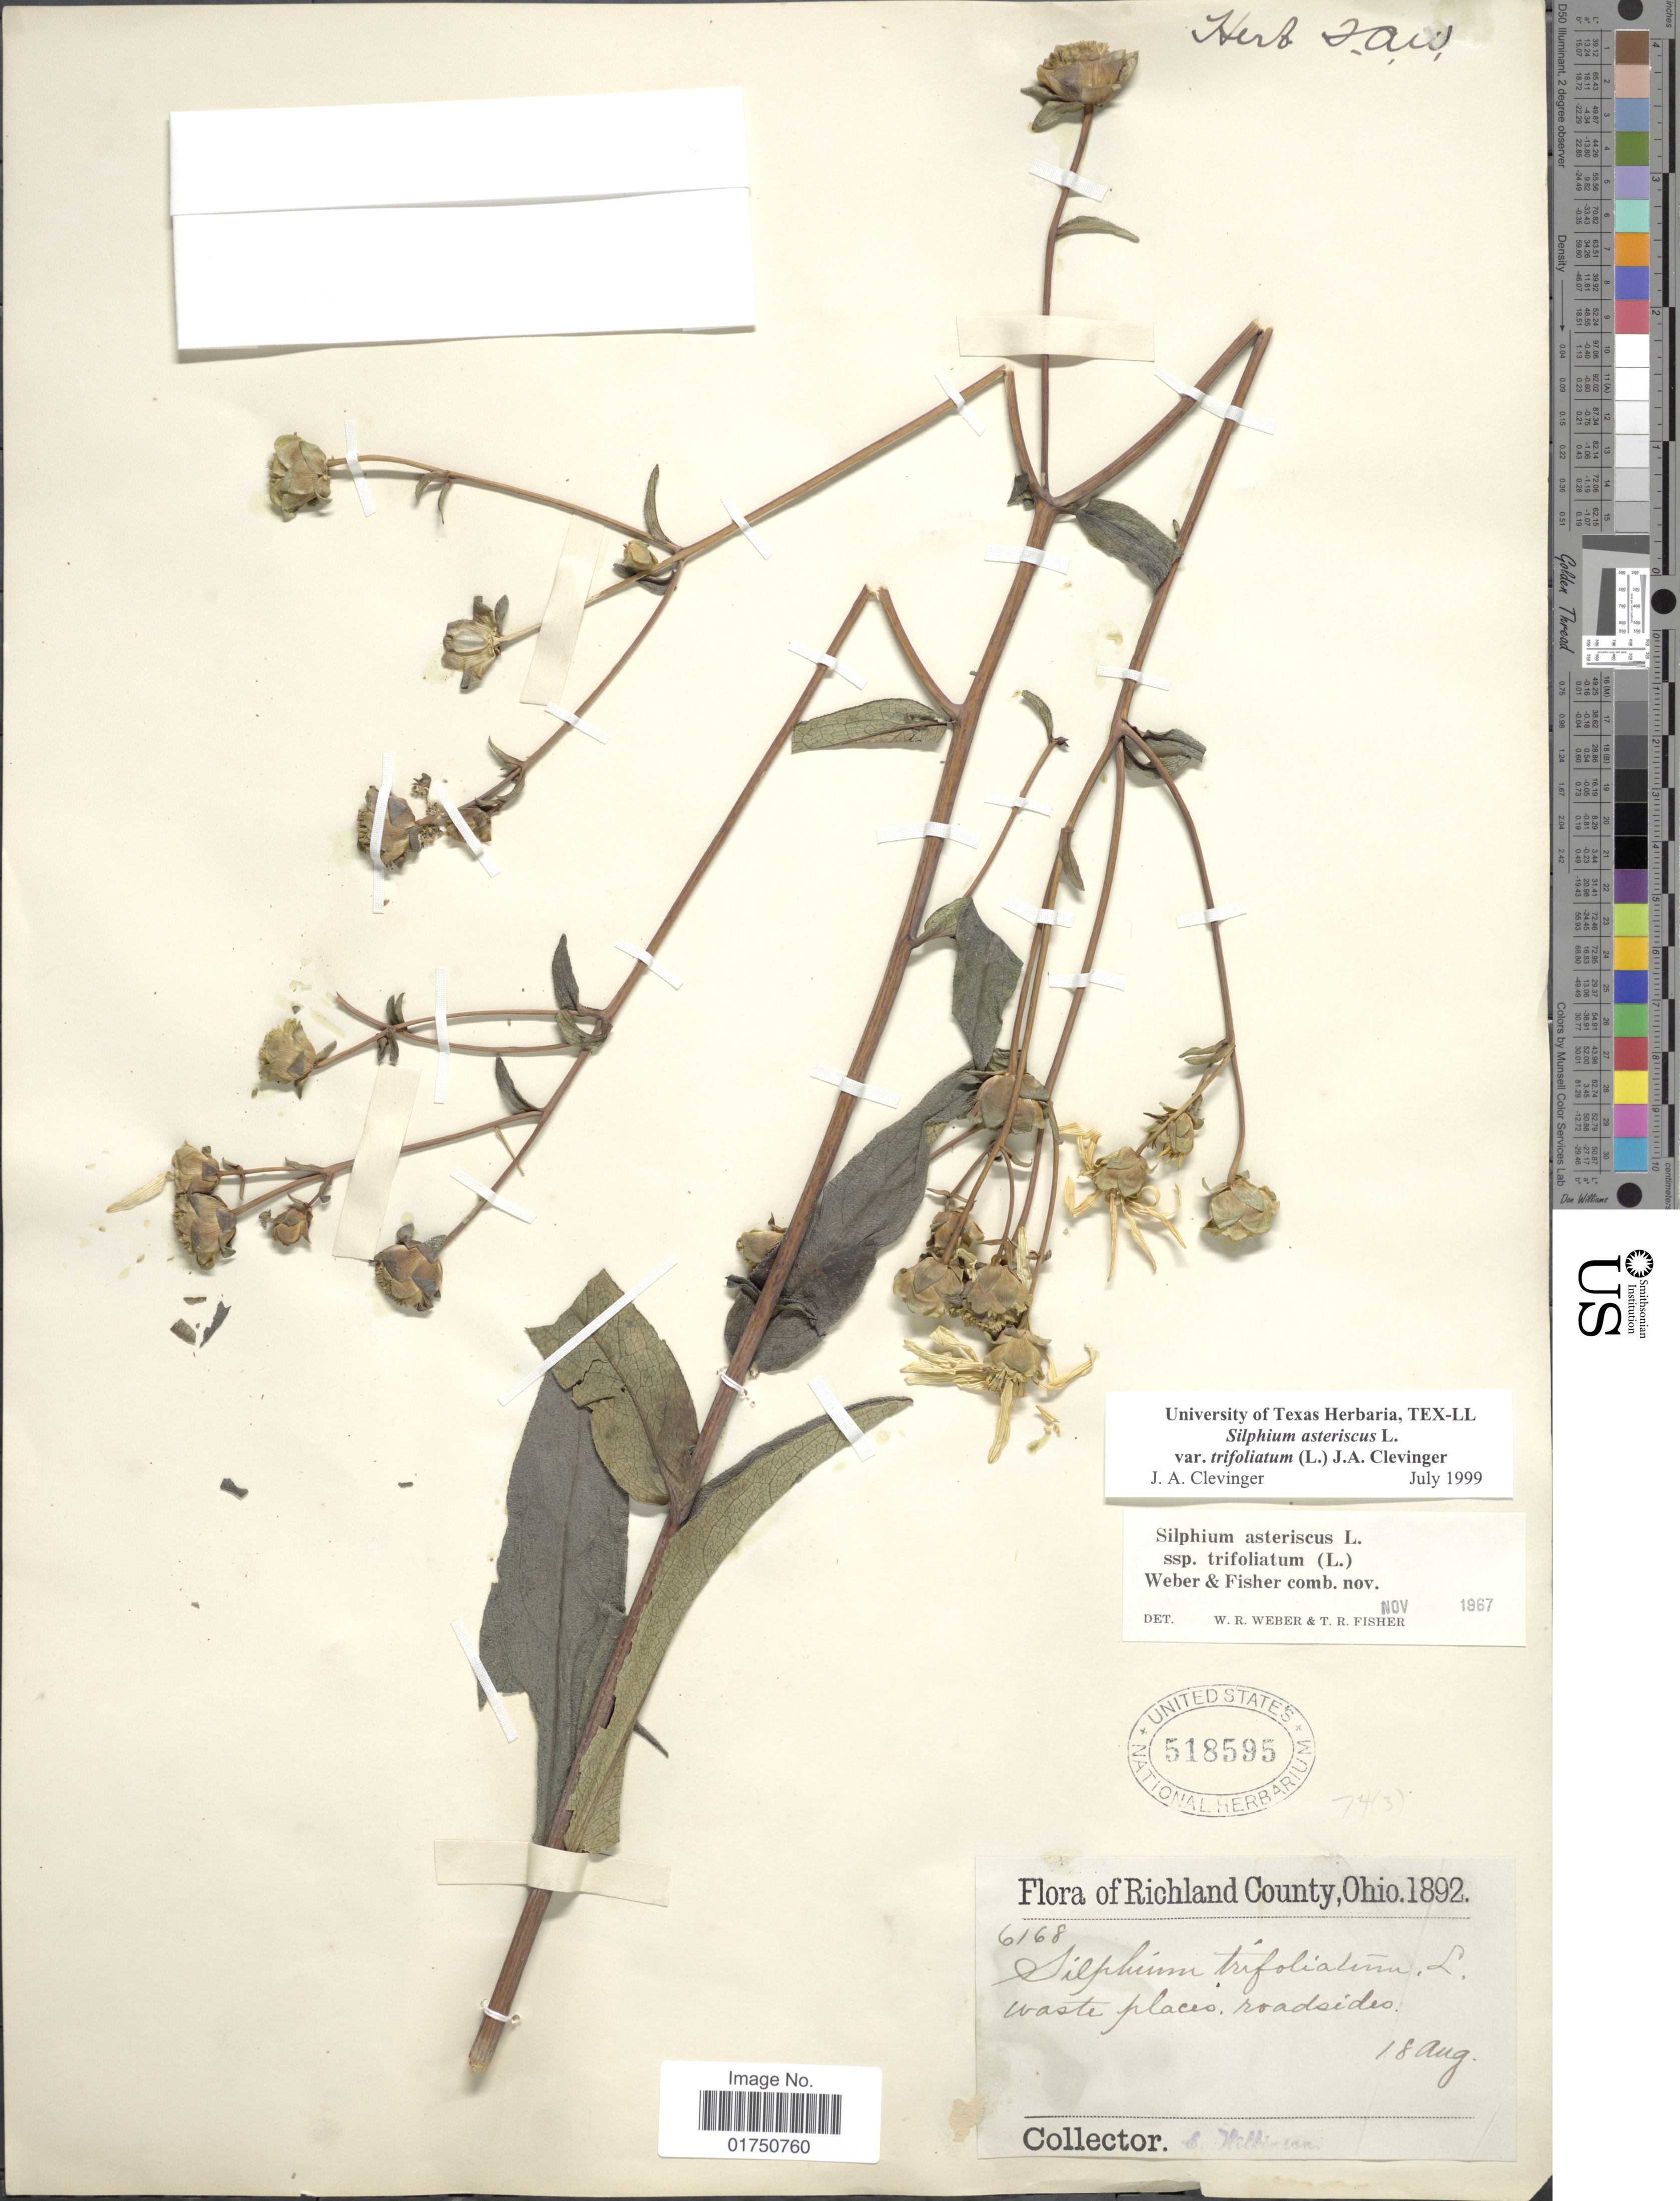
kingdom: Plantae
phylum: Tracheophyta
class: Magnoliopsida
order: Asterales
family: Asteraceae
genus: Silphium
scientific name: Silphium asteriscus var. trifoliatum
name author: (L.) Clevinger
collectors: E. Wilkinson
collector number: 6168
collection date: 1892-08-18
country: United States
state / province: Ohio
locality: Richland County, Ohio.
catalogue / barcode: US 518595